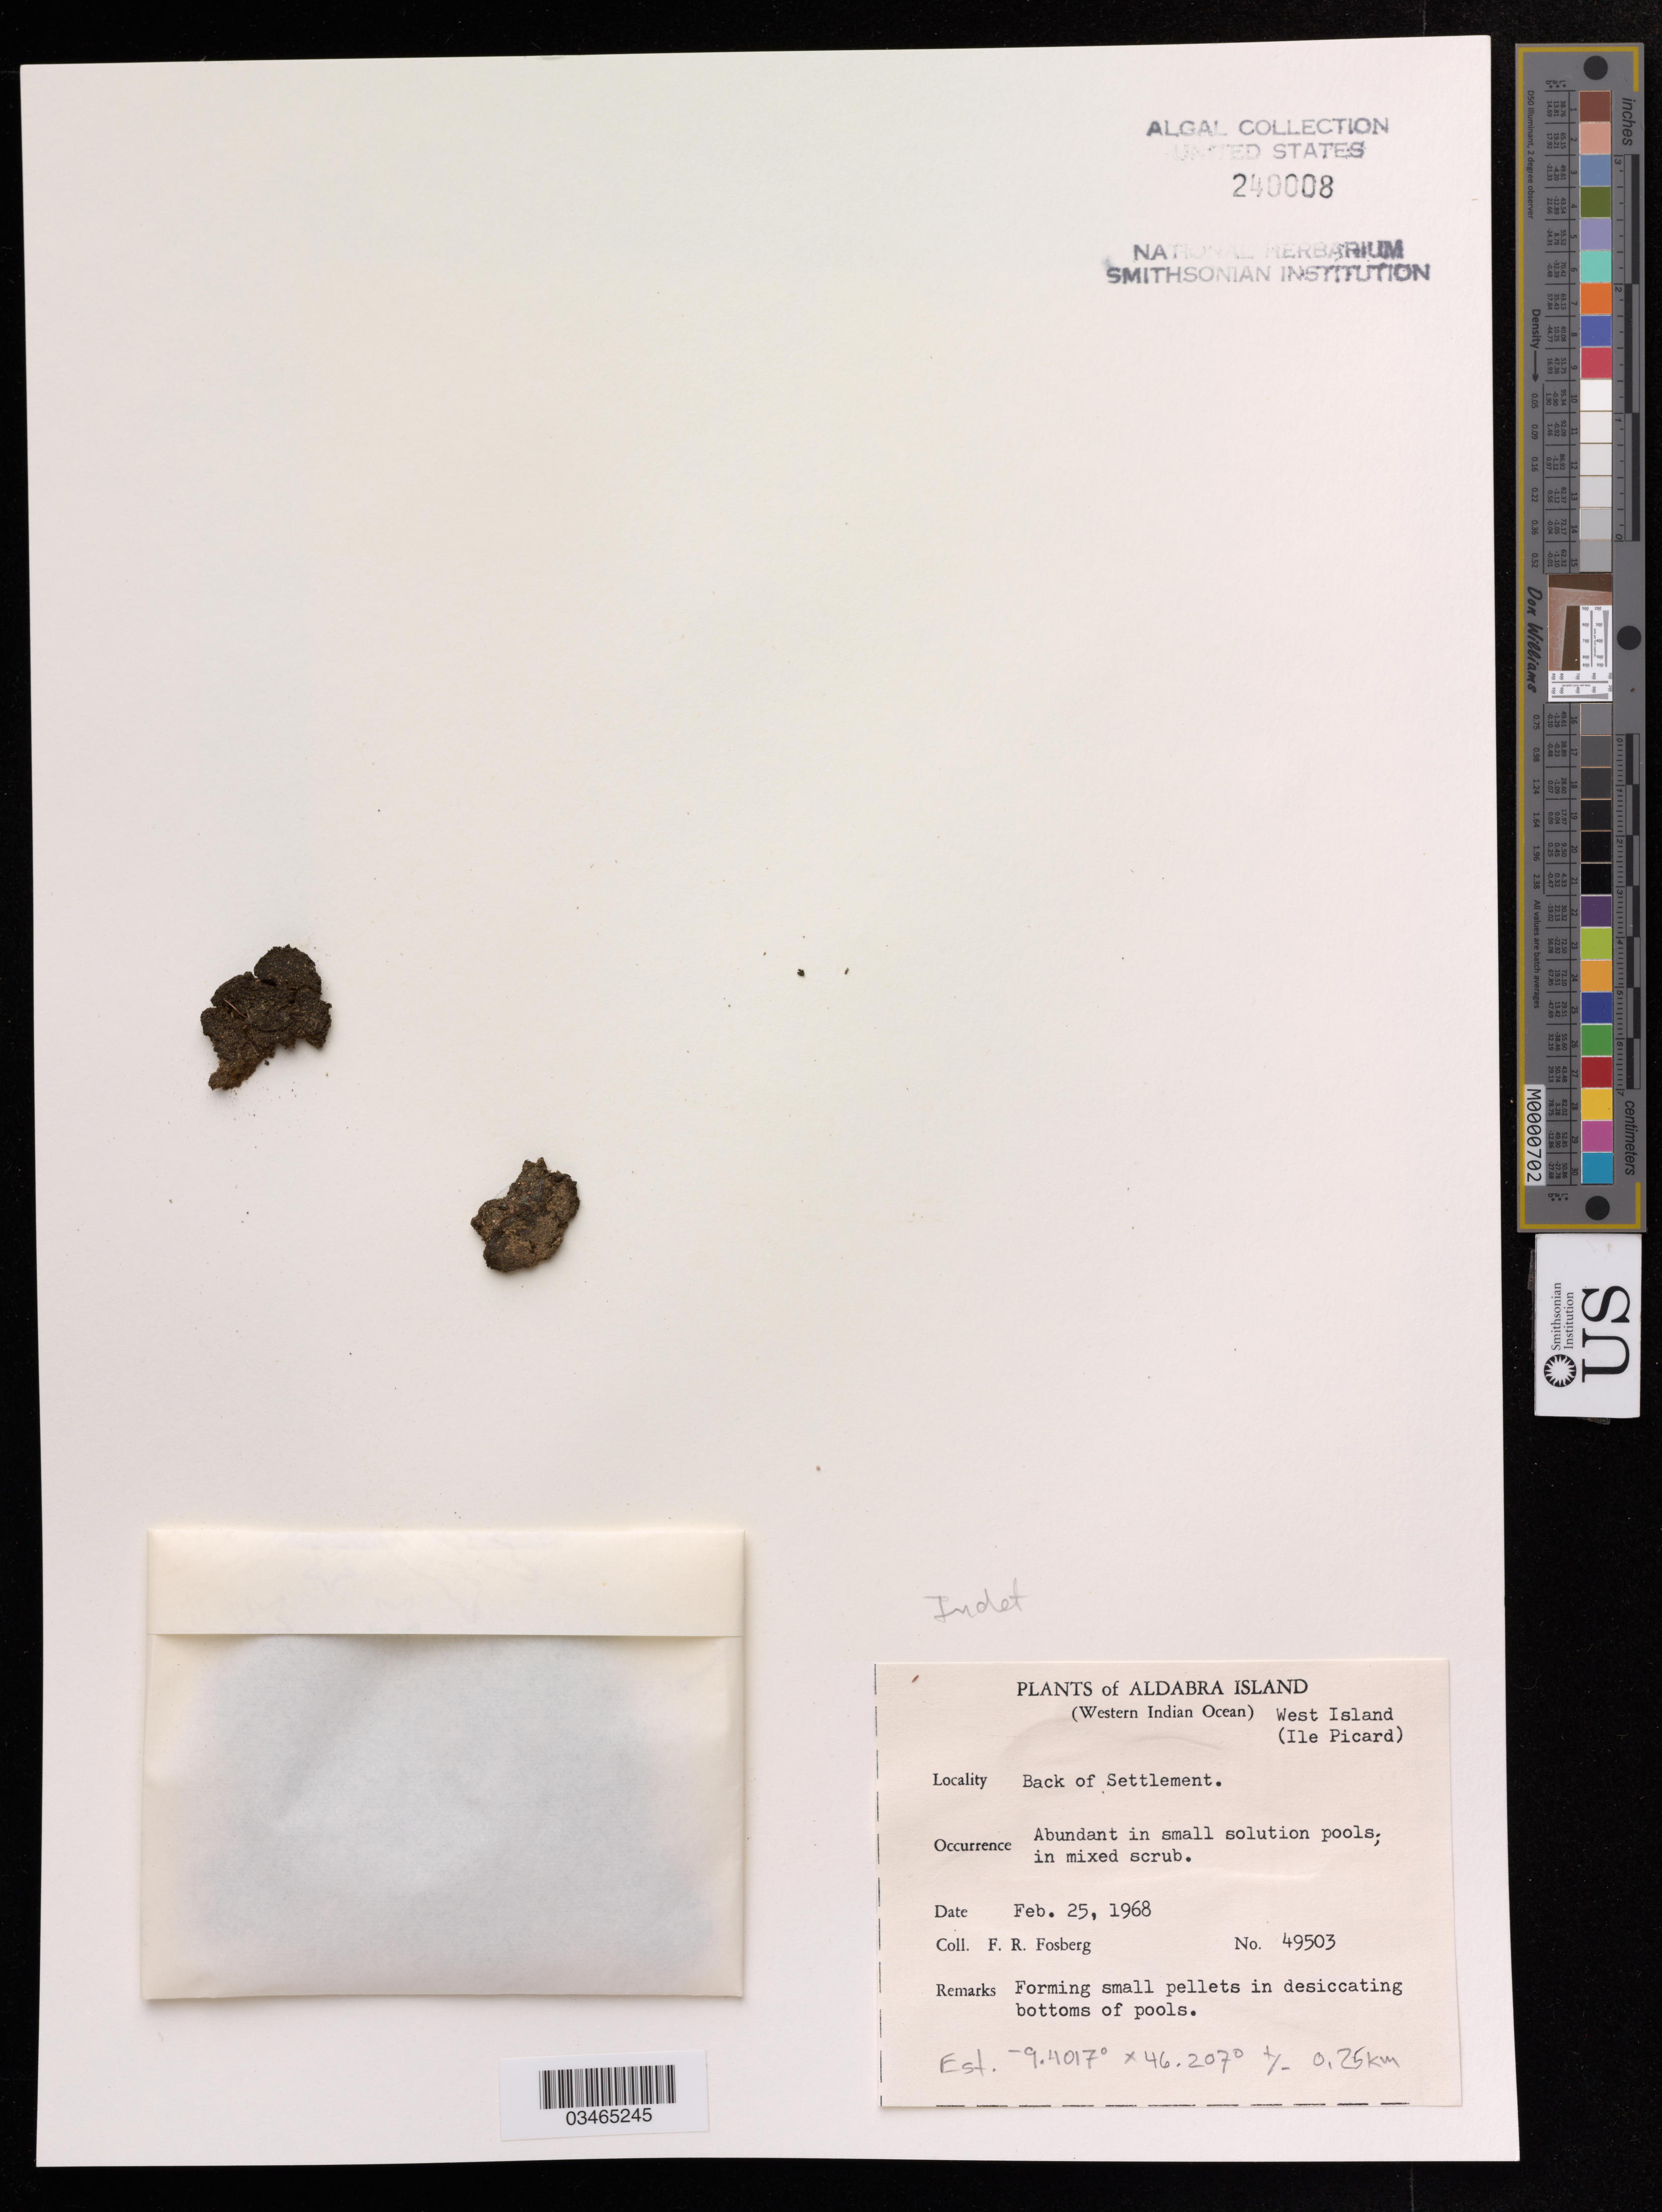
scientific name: Algae unknown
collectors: F. R. Fosberg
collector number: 49503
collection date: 1968-02-25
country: Ivory Coast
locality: Aldabra Island, (Western Indian Ocean), West Island, Back of Settlement.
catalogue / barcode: US 240008